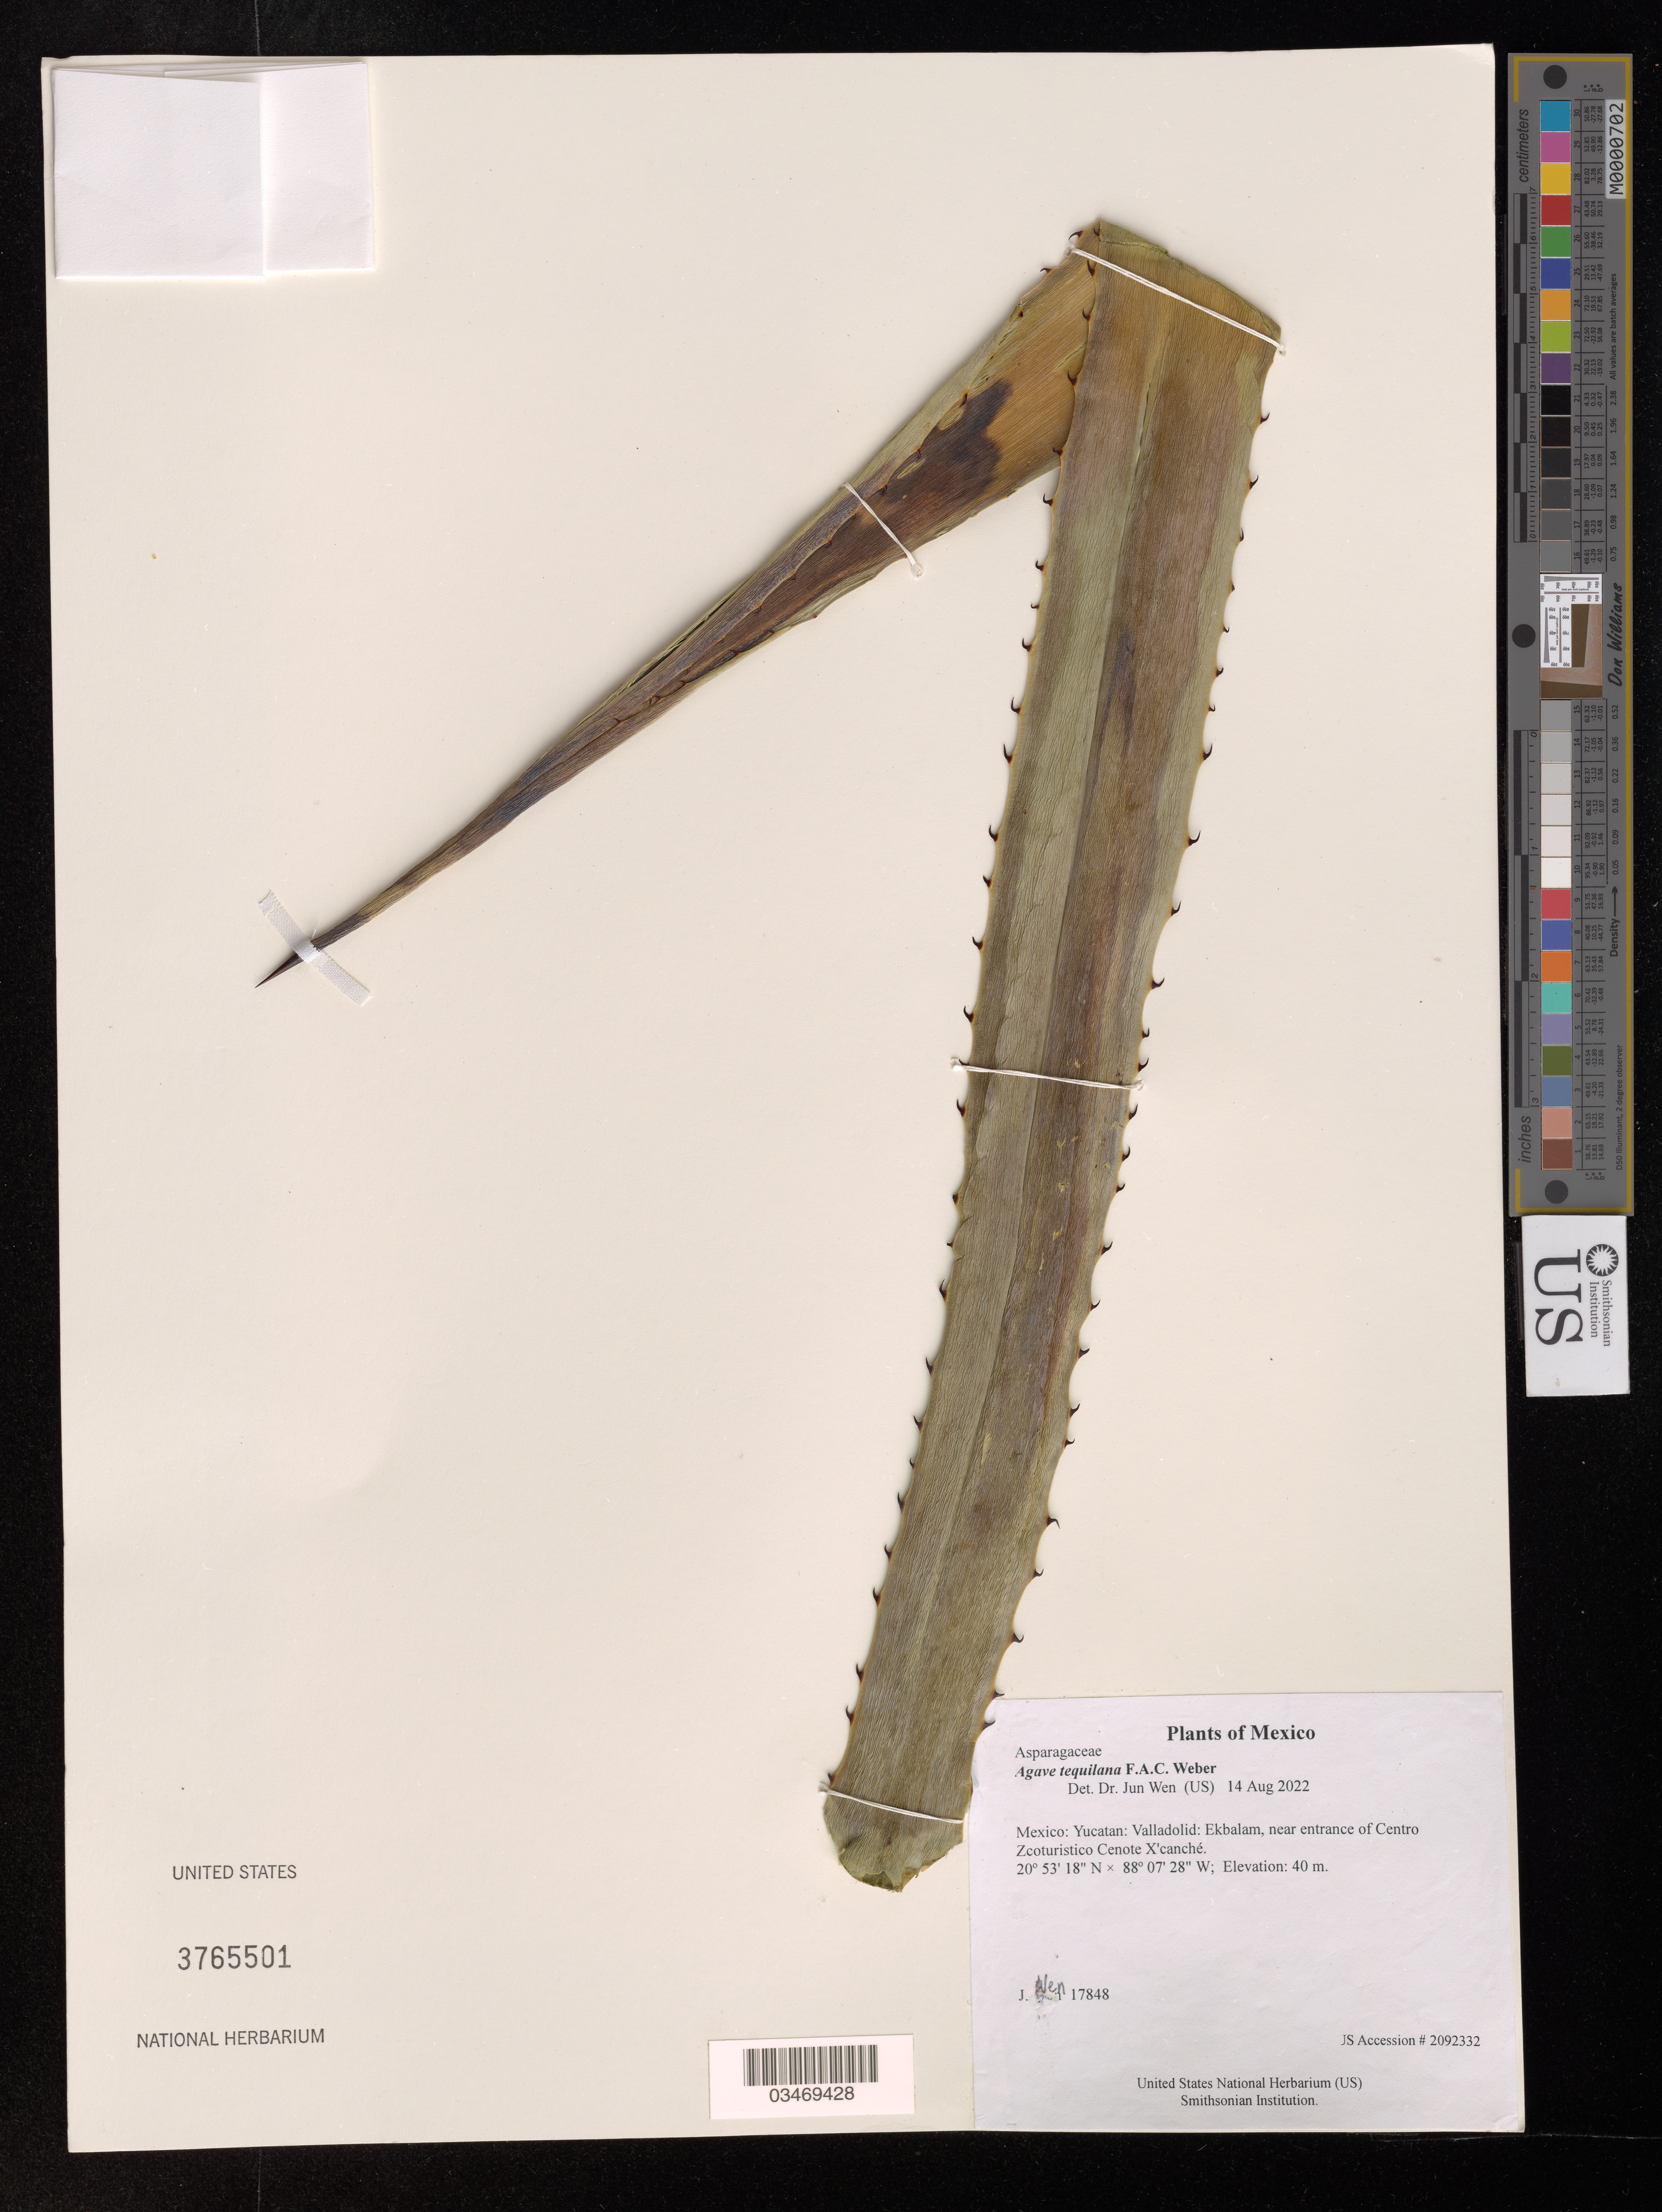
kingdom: Plantae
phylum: Tracheophyta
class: Liliopsida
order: Asparagales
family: Asparagaceae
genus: Agave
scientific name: Agave tequilana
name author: F.A.C. Weber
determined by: Wen, Jun, (BOT), Smithsonian Institution - National Museum of Natural History (UNITED STATES)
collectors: J. Wen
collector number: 17848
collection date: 2022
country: Mexico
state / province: Yucatan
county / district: Valladolid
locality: Ekbalam, near entrance of Centro Zcoturistico Cenote X'canché.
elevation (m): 40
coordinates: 20 53 18 N, 88 7 28 W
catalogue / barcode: US 3765501